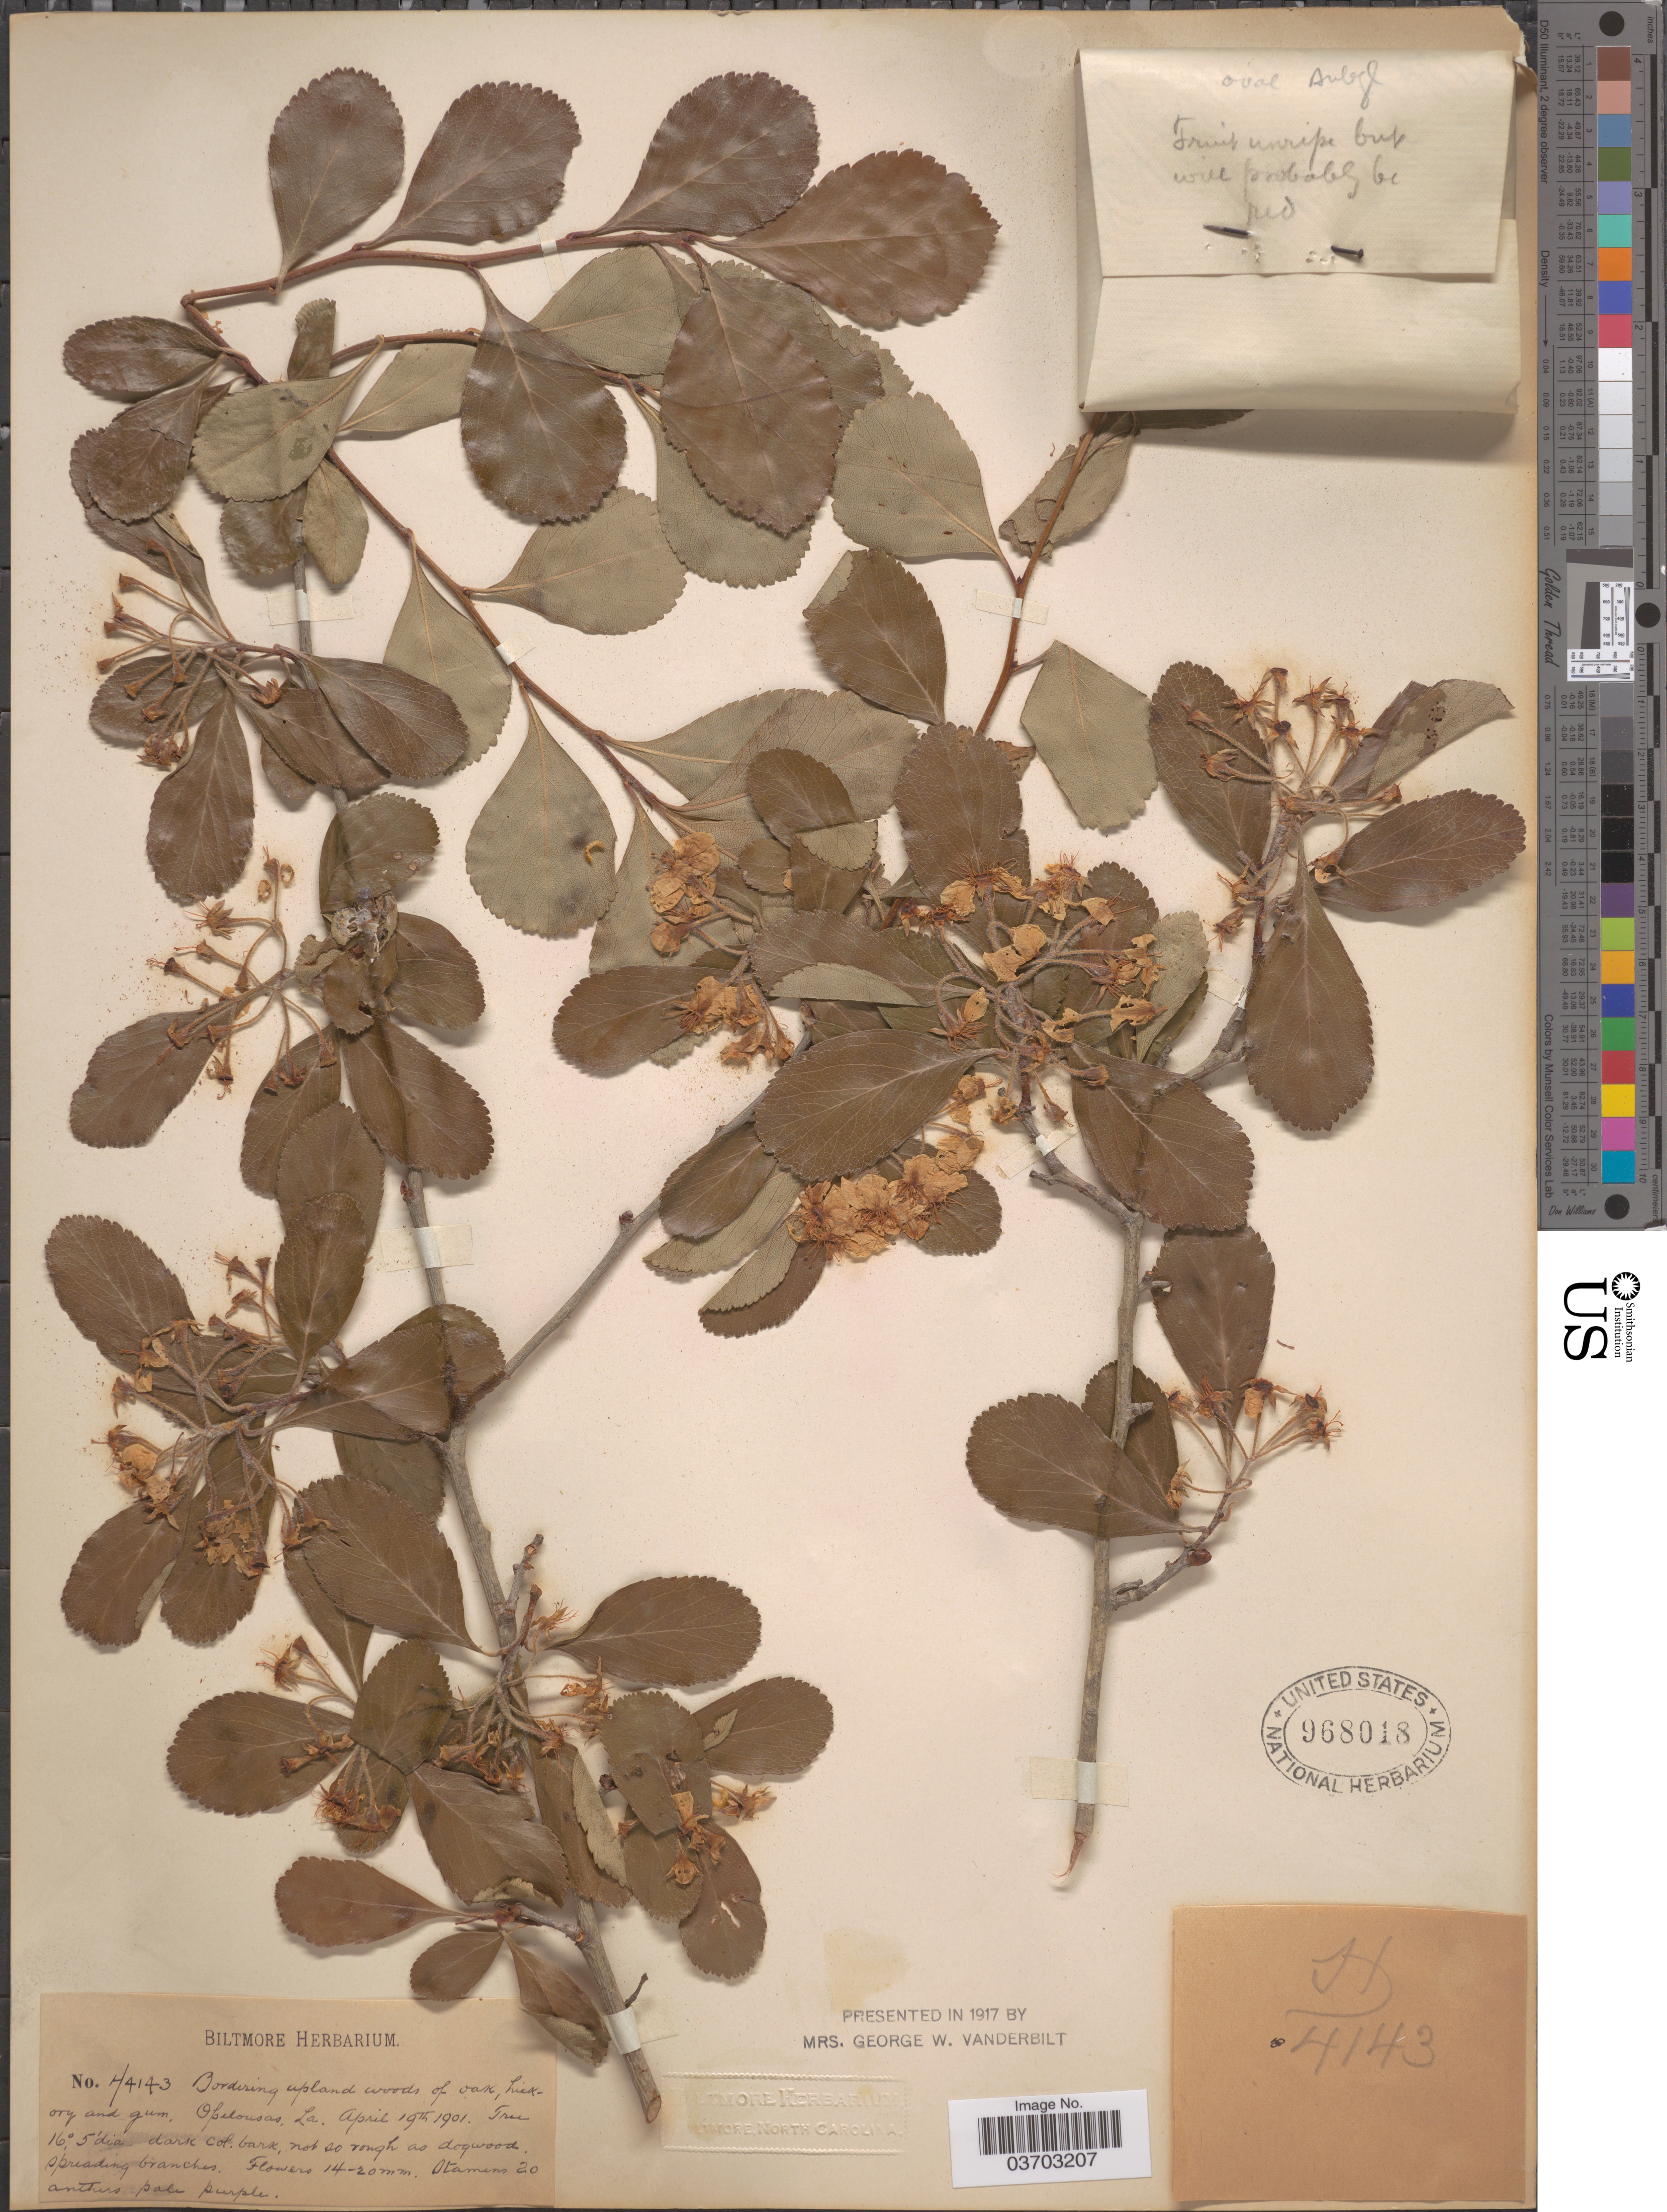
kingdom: Plantae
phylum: Tracheophyta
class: Magnoliopsida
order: Rosales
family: Rosaceae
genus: Crataegus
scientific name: Crataegus sp.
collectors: ex herb. Biltmore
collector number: H4143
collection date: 1901-04-19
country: United States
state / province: Louisiana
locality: Opelousas.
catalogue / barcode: US 968018